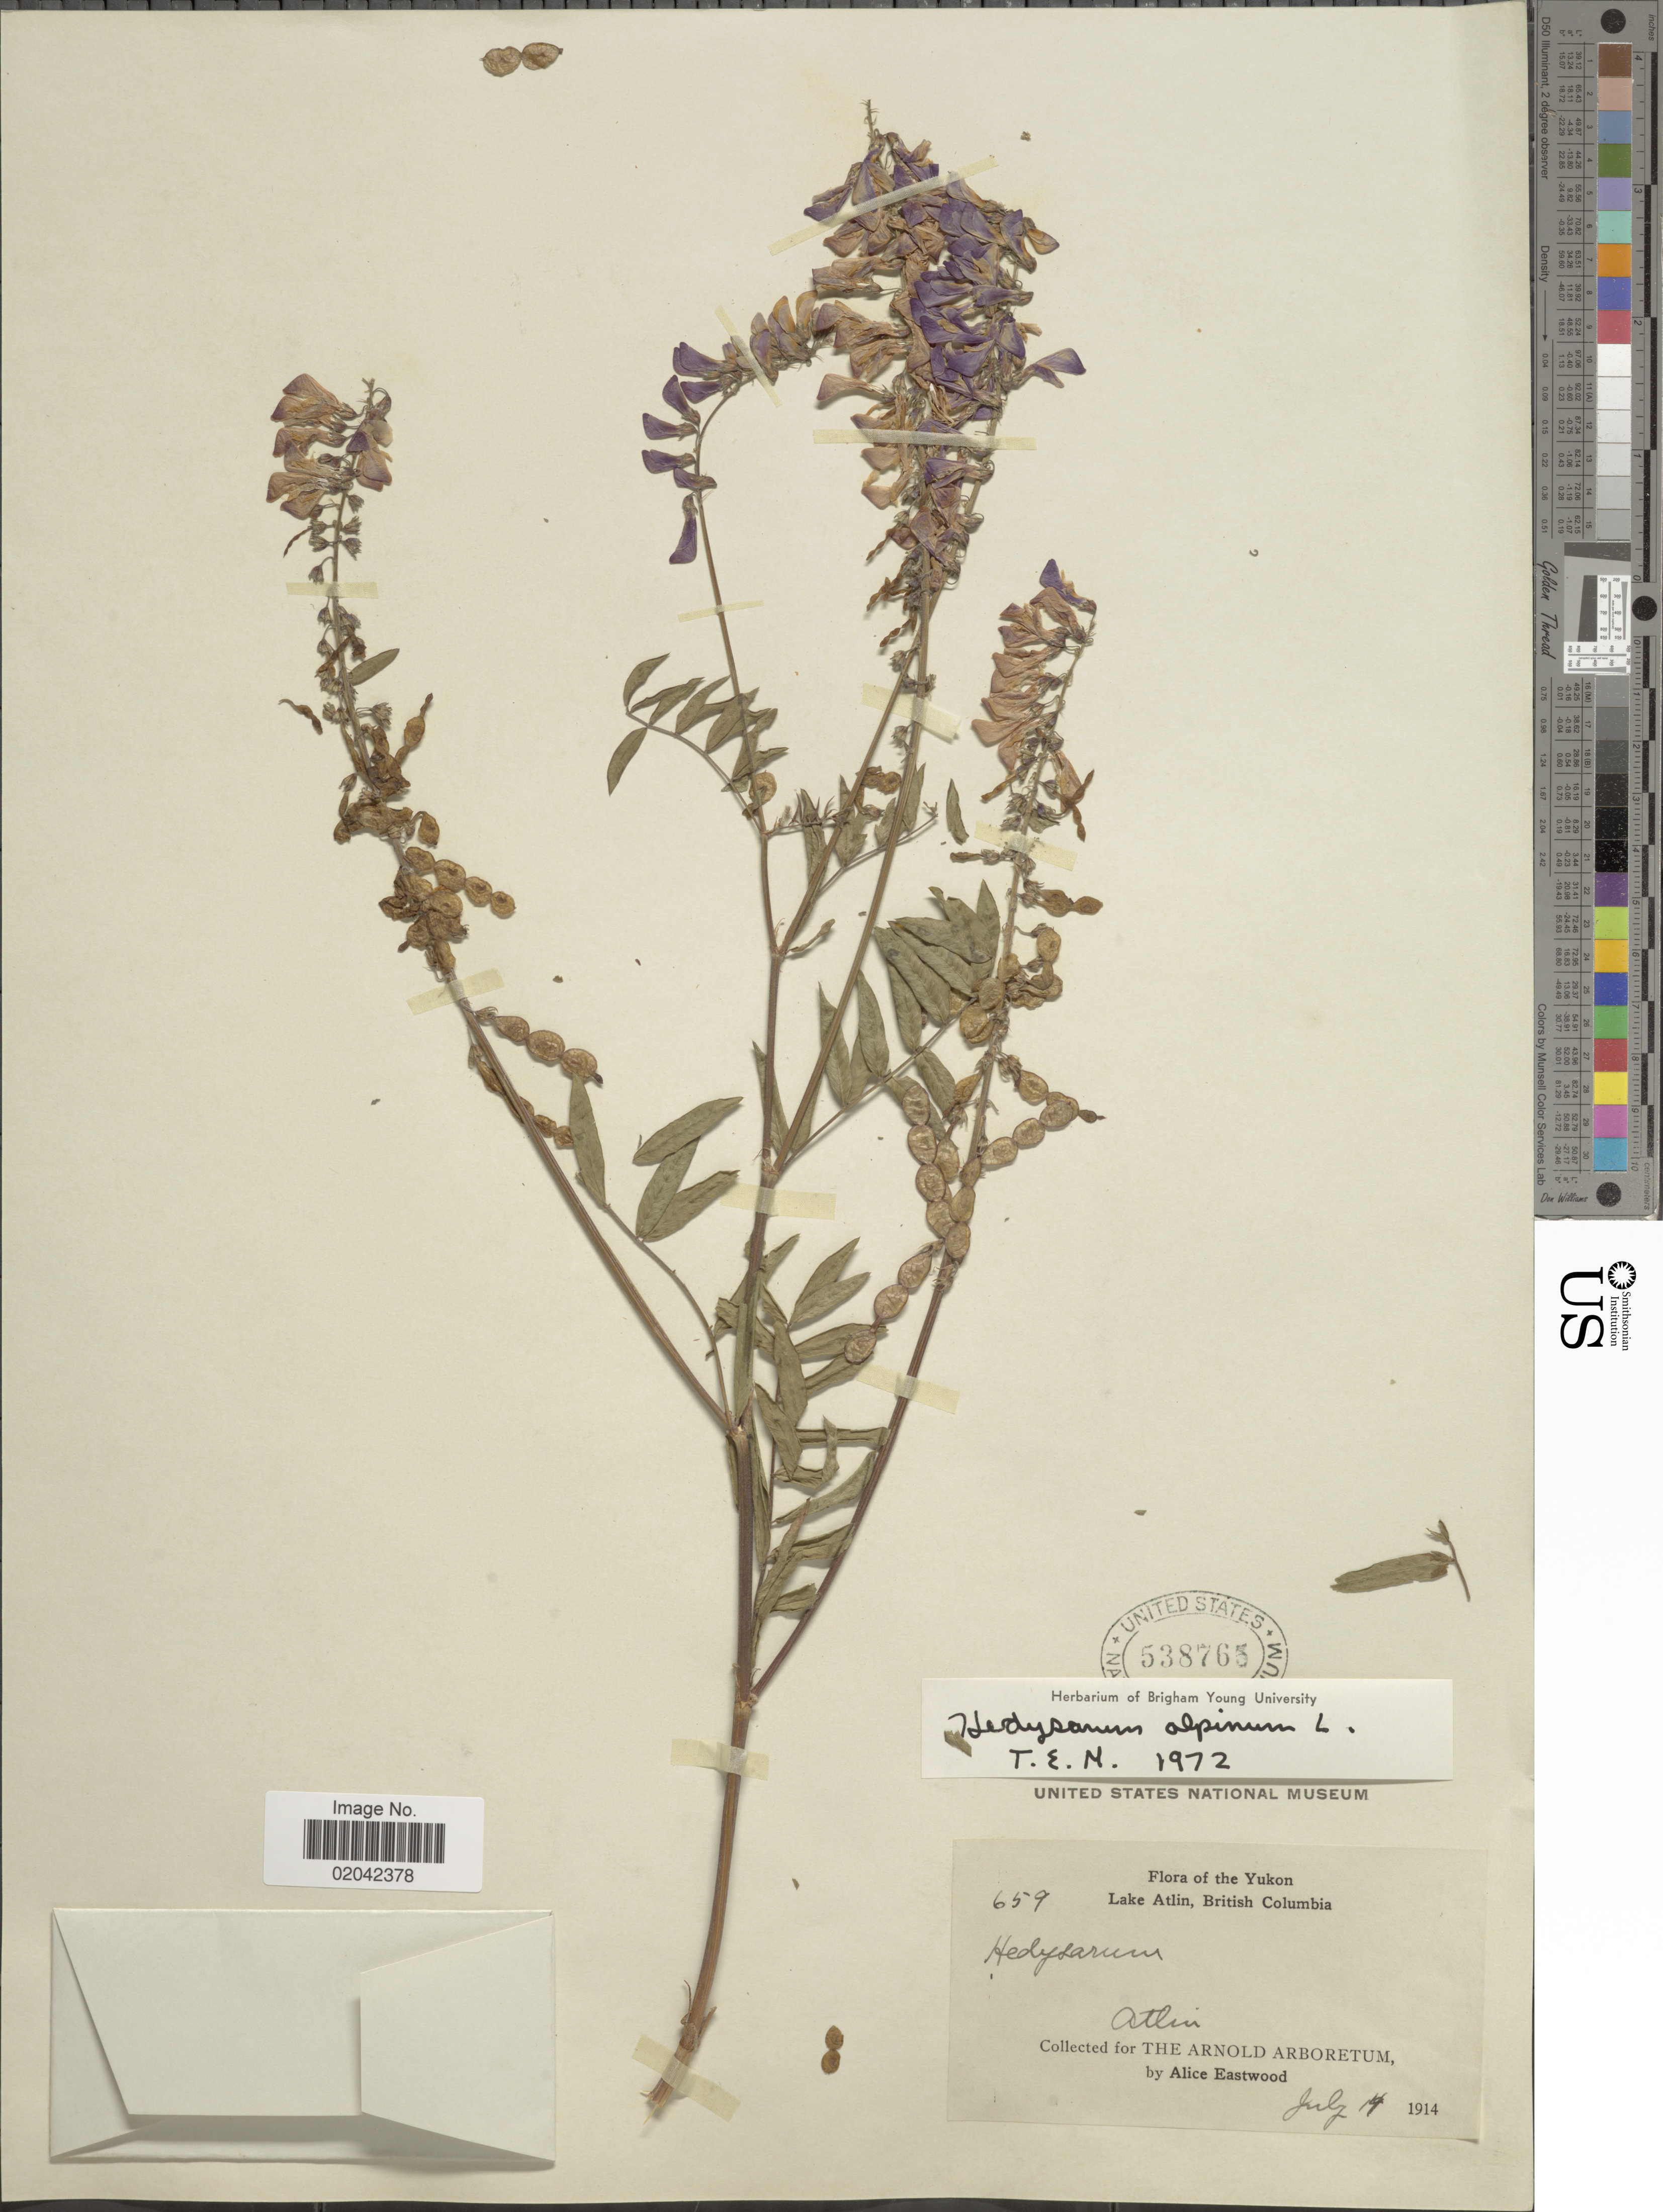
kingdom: Plantae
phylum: Tracheophyta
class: Magnoliopsida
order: Fabales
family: Fabaceae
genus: Hedysarum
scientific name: Hedysarum alpinum var. americanum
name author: Michx. ex Pursh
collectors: A. Eastwood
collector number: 659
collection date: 1914-07-14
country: Canada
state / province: Yukon Territory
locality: Yukon, Lake Atlin, British Columbia, Atlin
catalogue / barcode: US 538763